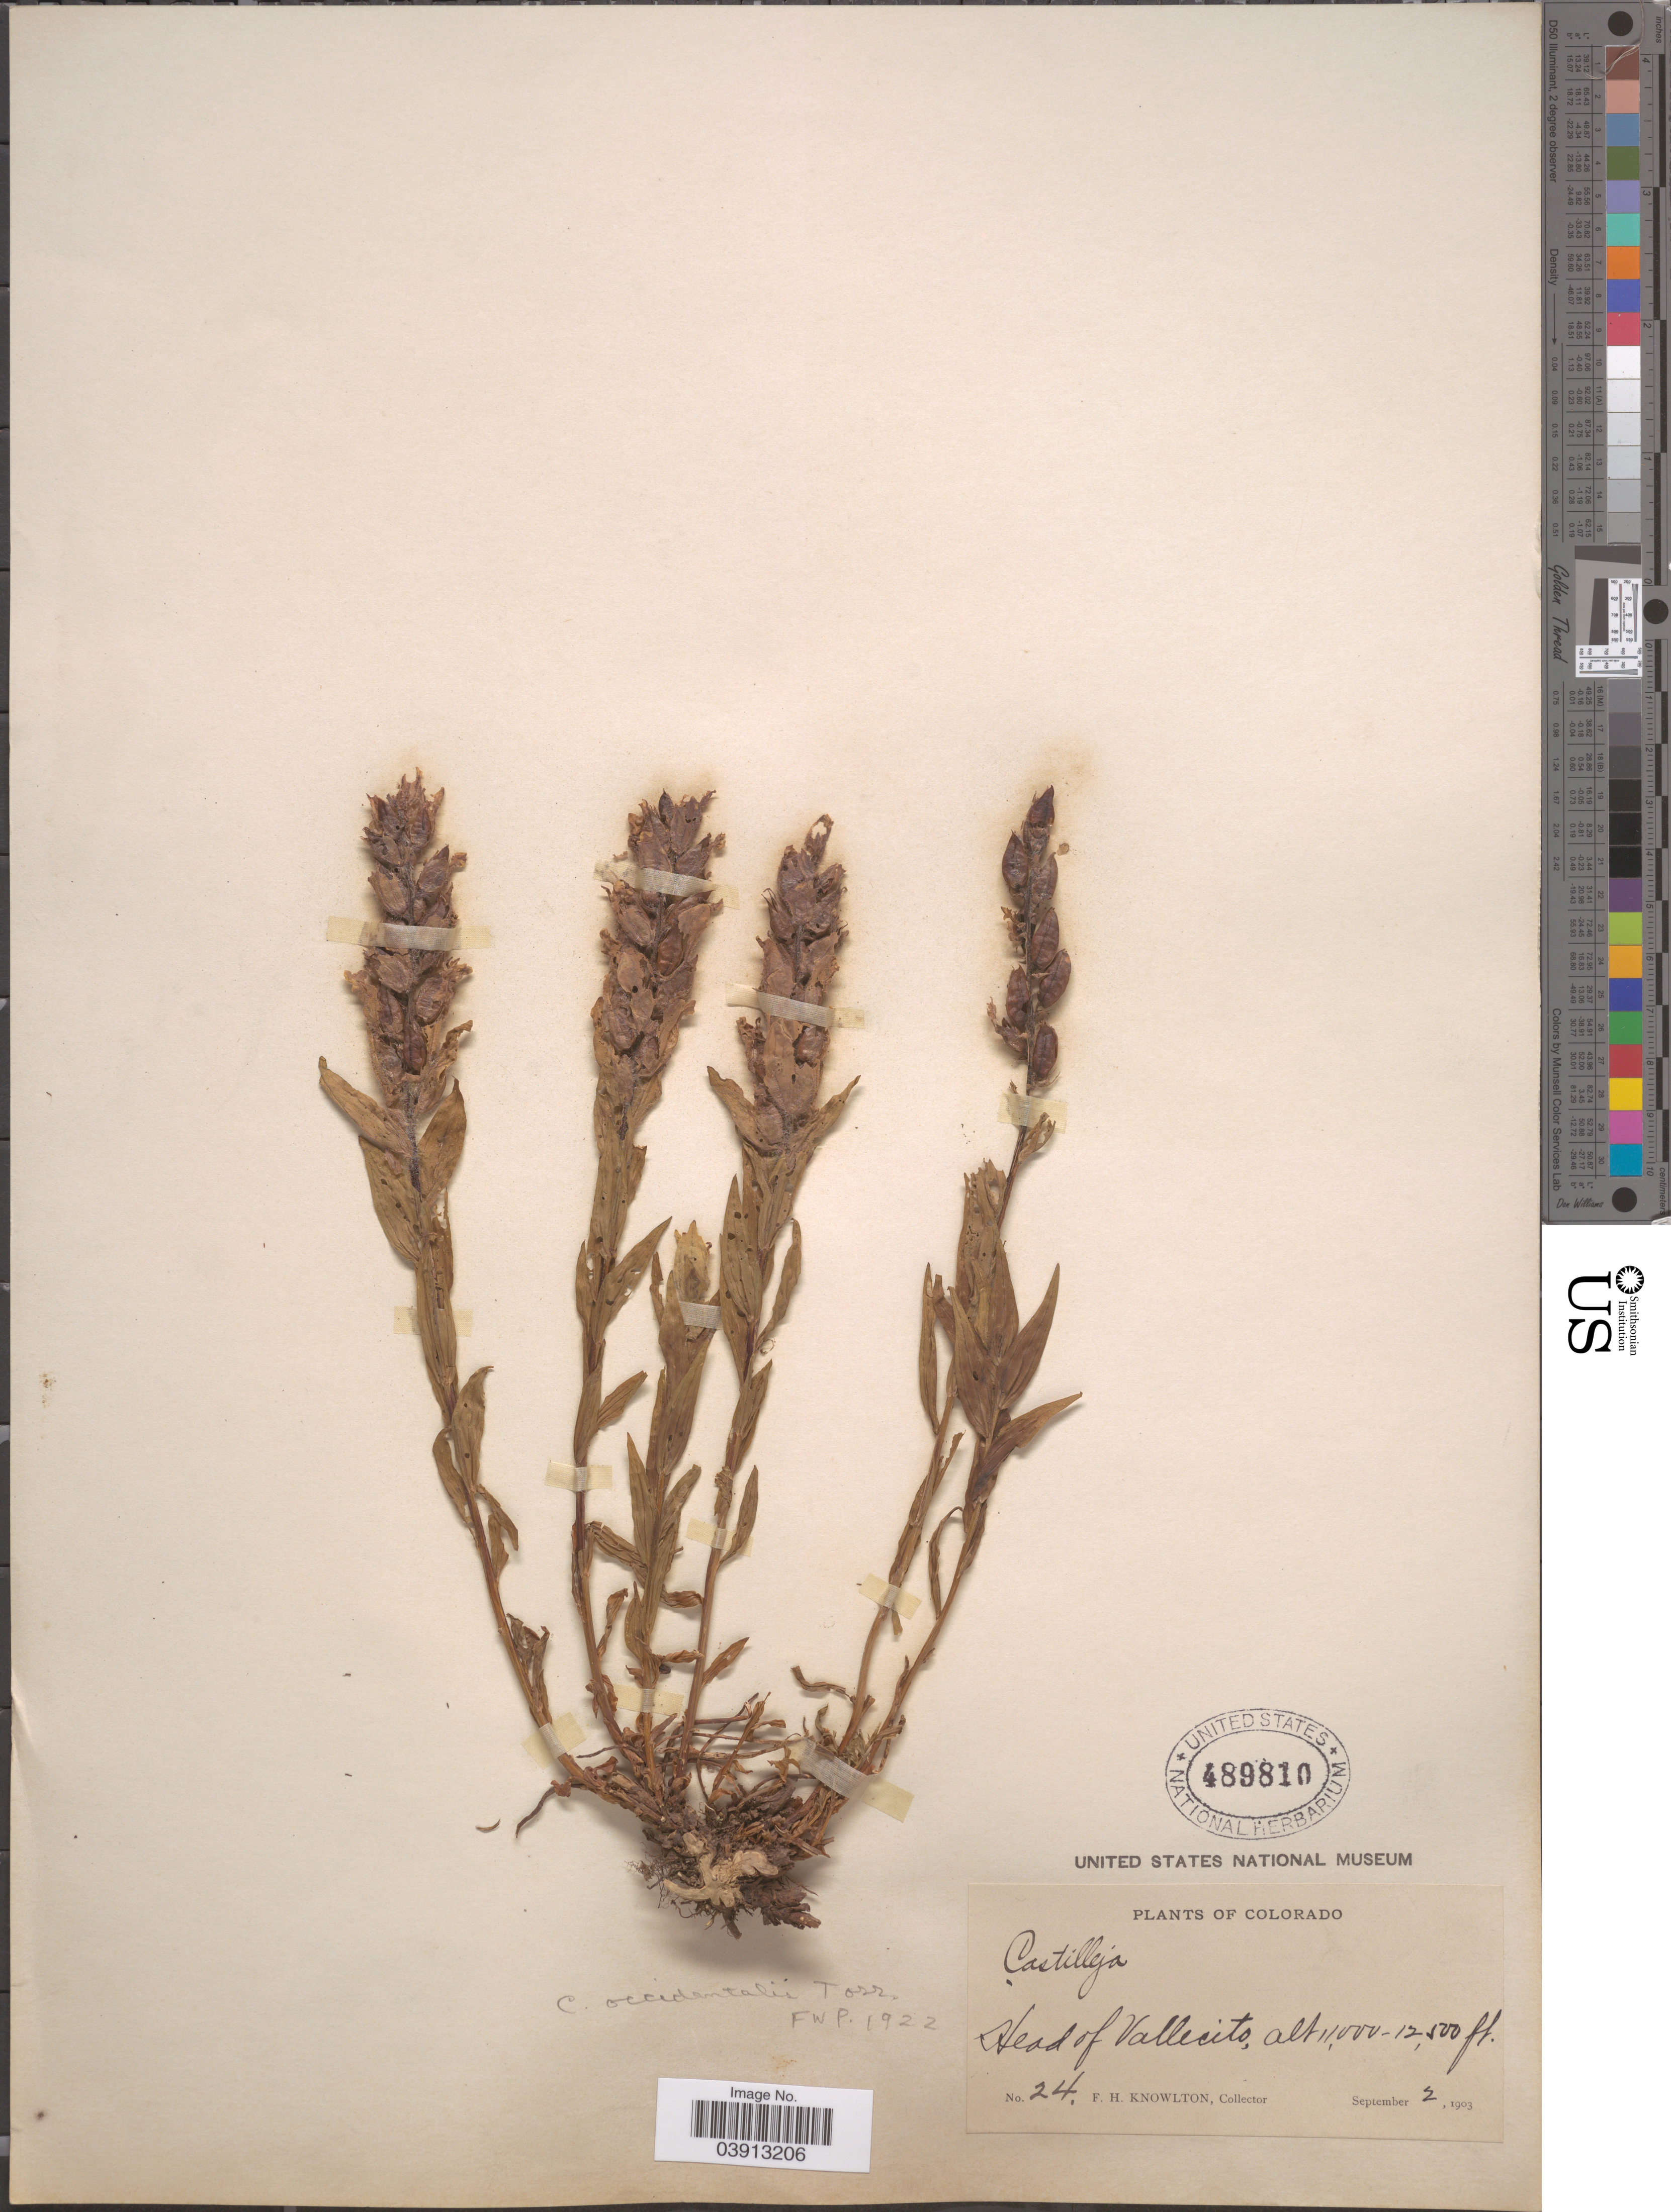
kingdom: Plantae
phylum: Tracheophyta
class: Magnoliopsida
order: Lamiales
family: Orobanchaceae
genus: Castilleja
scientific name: Castilleja occidentalis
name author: Torr.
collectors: F. H. Knowlton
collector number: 24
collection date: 1903-09-02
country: United States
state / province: Colorado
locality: Head of Vallecito.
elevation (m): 3353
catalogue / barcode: US 489810